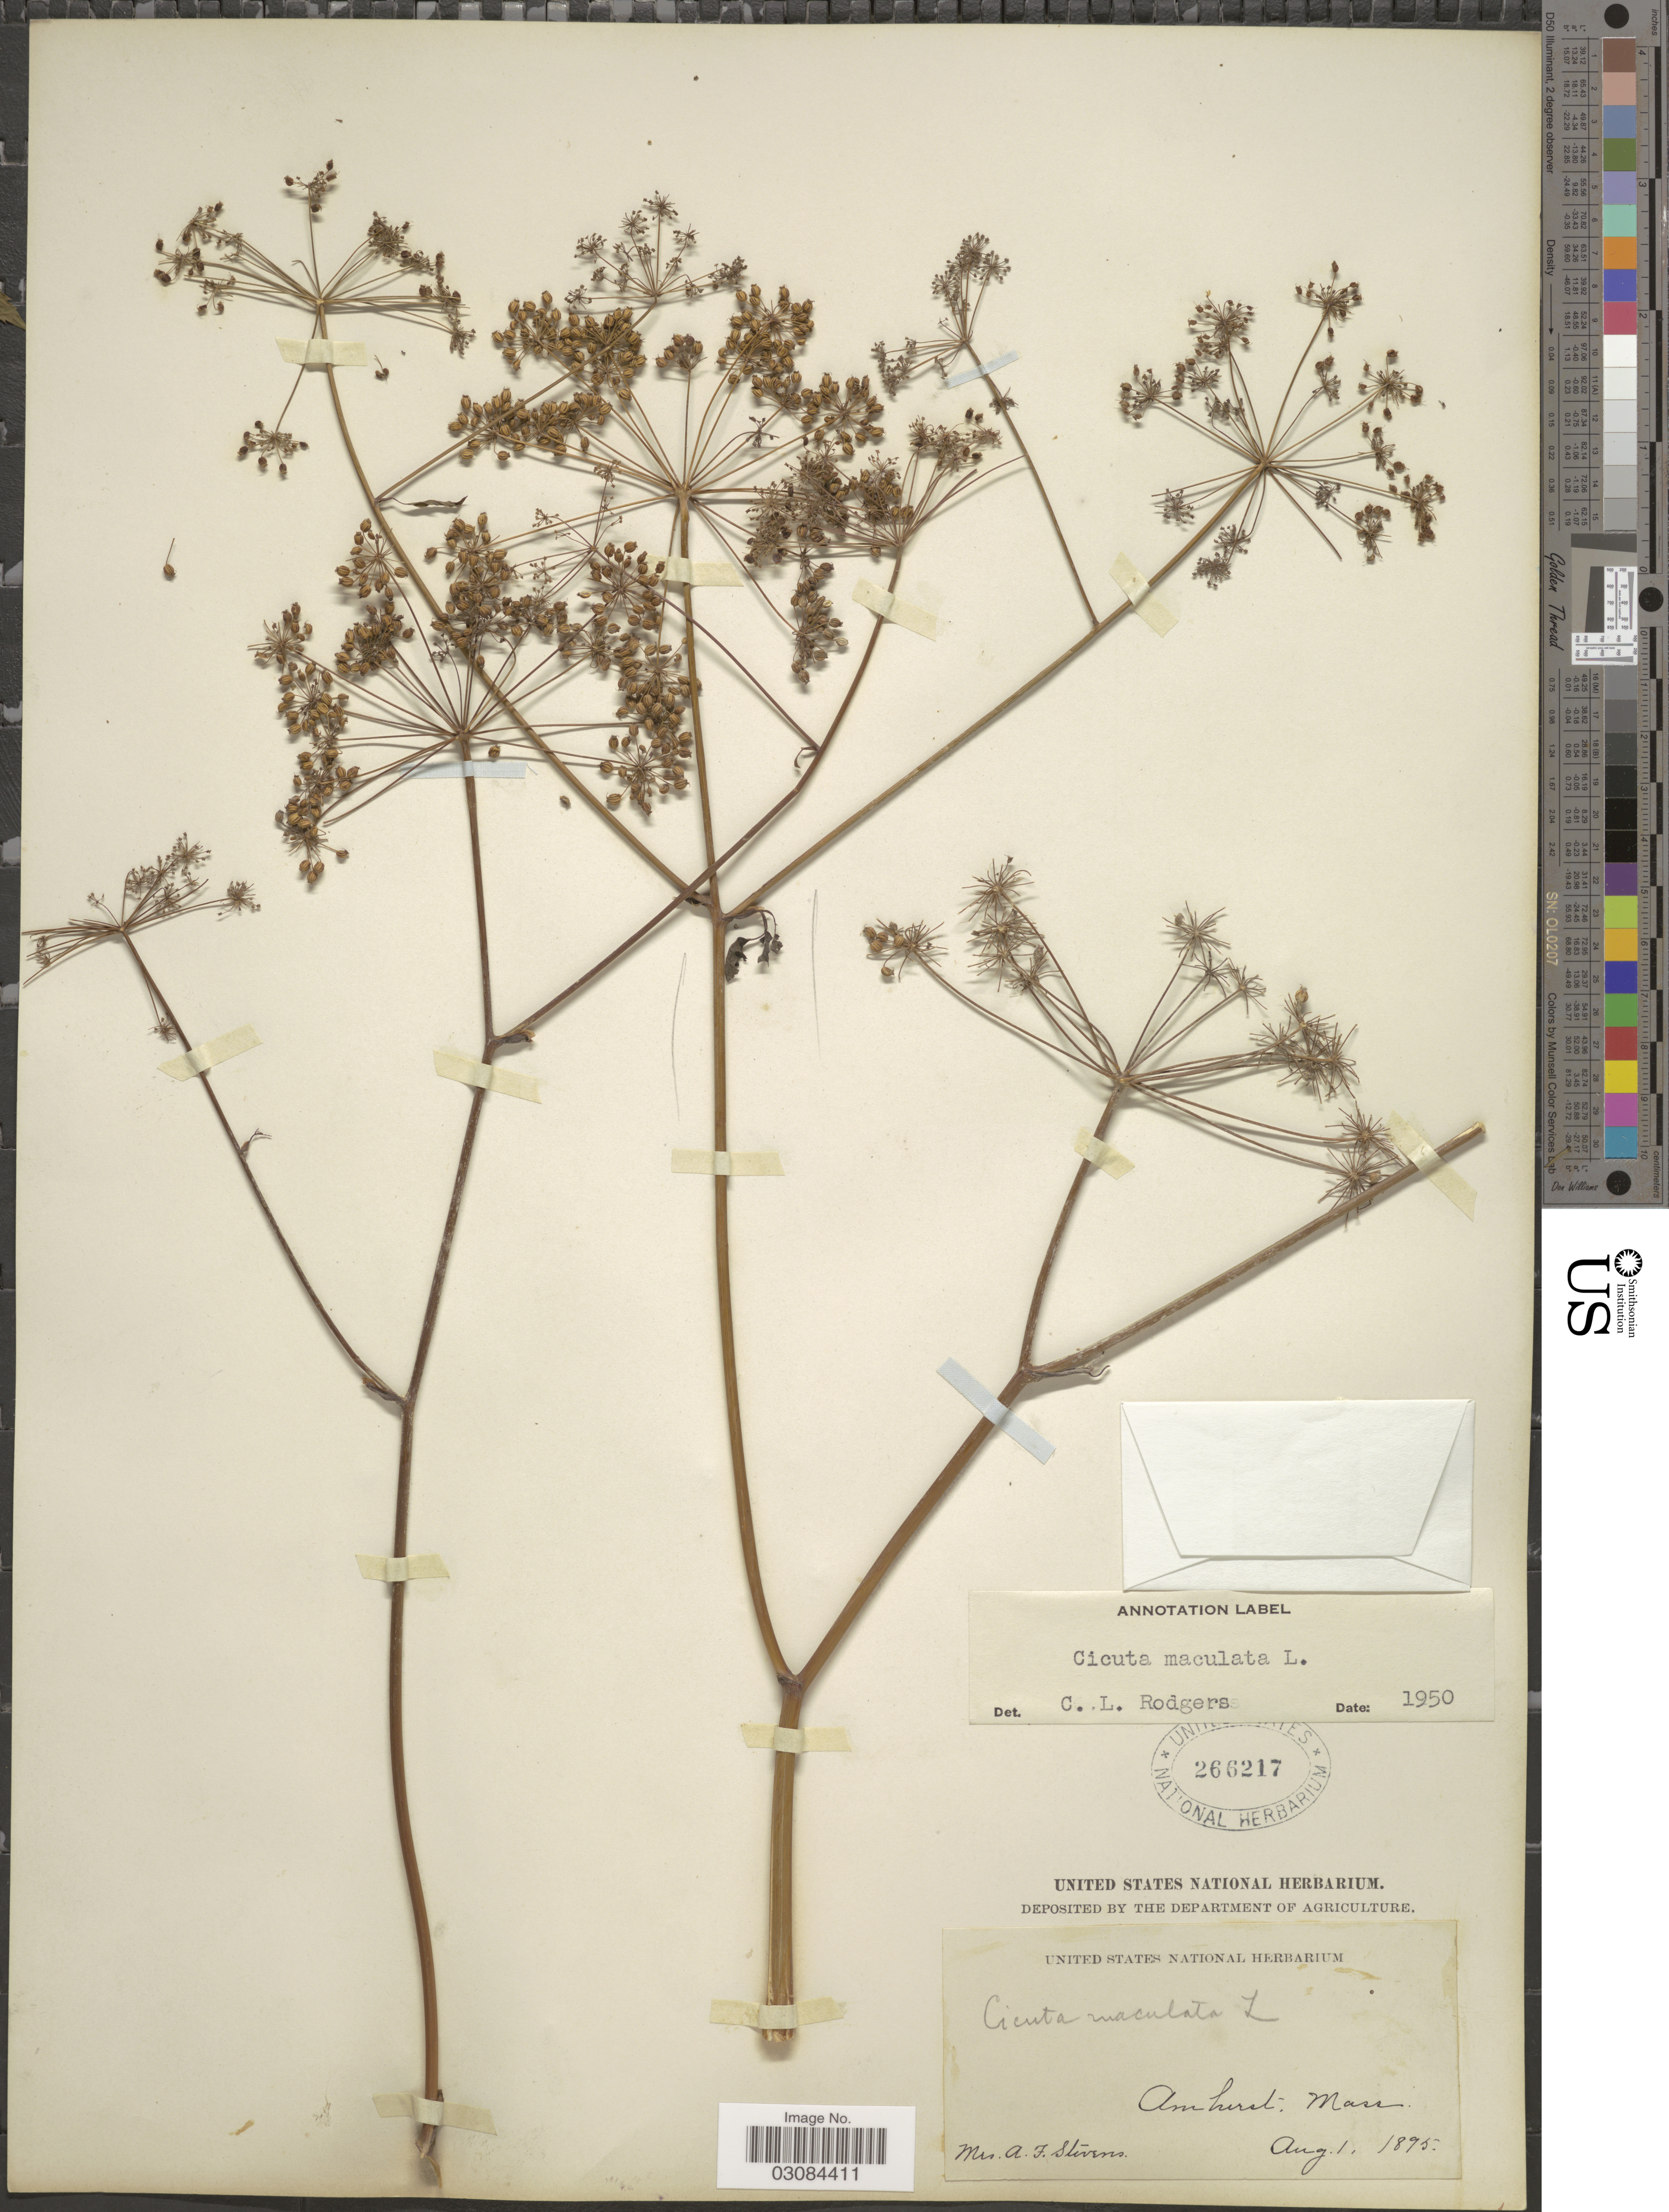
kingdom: Plantae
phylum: Tracheophyta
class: Magnoliopsida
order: Apiales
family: Apiaceae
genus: Cicuta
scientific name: Cicuta maculata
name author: L.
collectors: A. Stevens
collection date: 1895-08-01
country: United States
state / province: Massachusetts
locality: Amhurst, Mass.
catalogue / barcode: US 266217